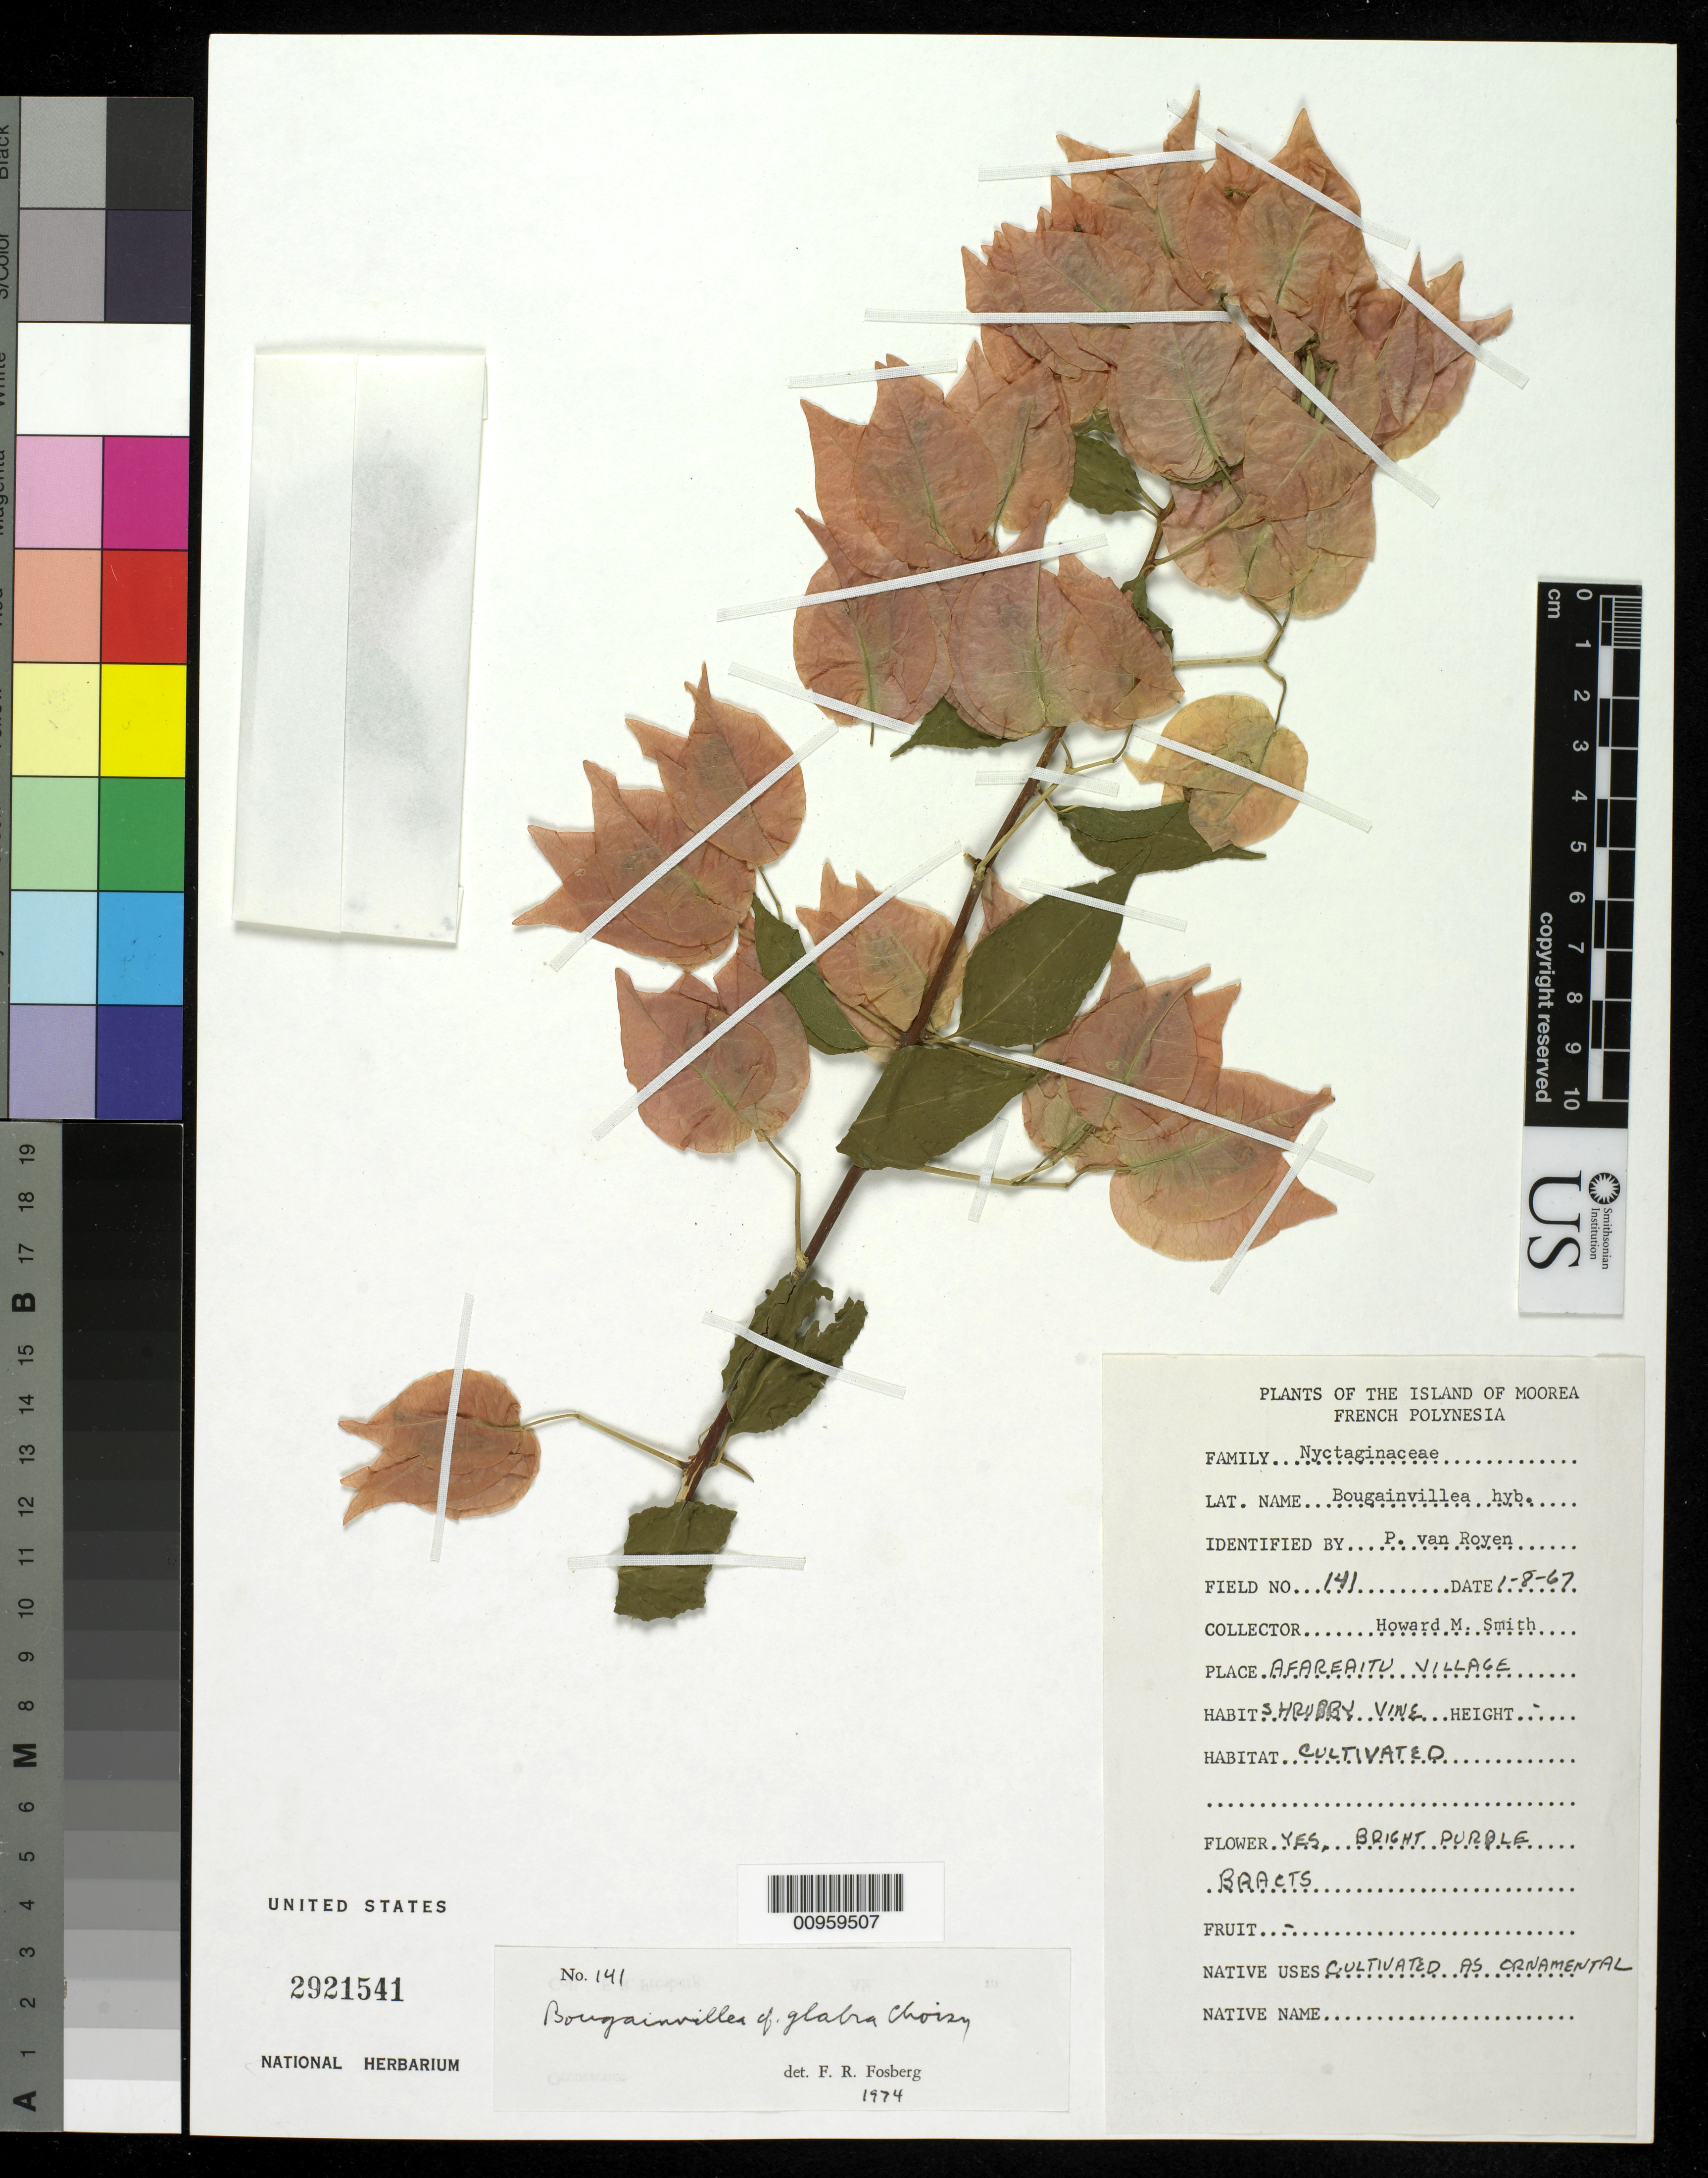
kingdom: Plantae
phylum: Tracheophyta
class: Magnoliopsida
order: Caryophyllales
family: Nyctaginaceae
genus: Bougainvillea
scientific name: Bougainvillea sp.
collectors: H. M. Smith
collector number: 141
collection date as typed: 08 Jan 1967 or 01 Aug 1967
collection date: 1967-01-08 or 1967-08-01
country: French Polynesia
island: Moorea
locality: Afareaitu Village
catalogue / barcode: US 2921541